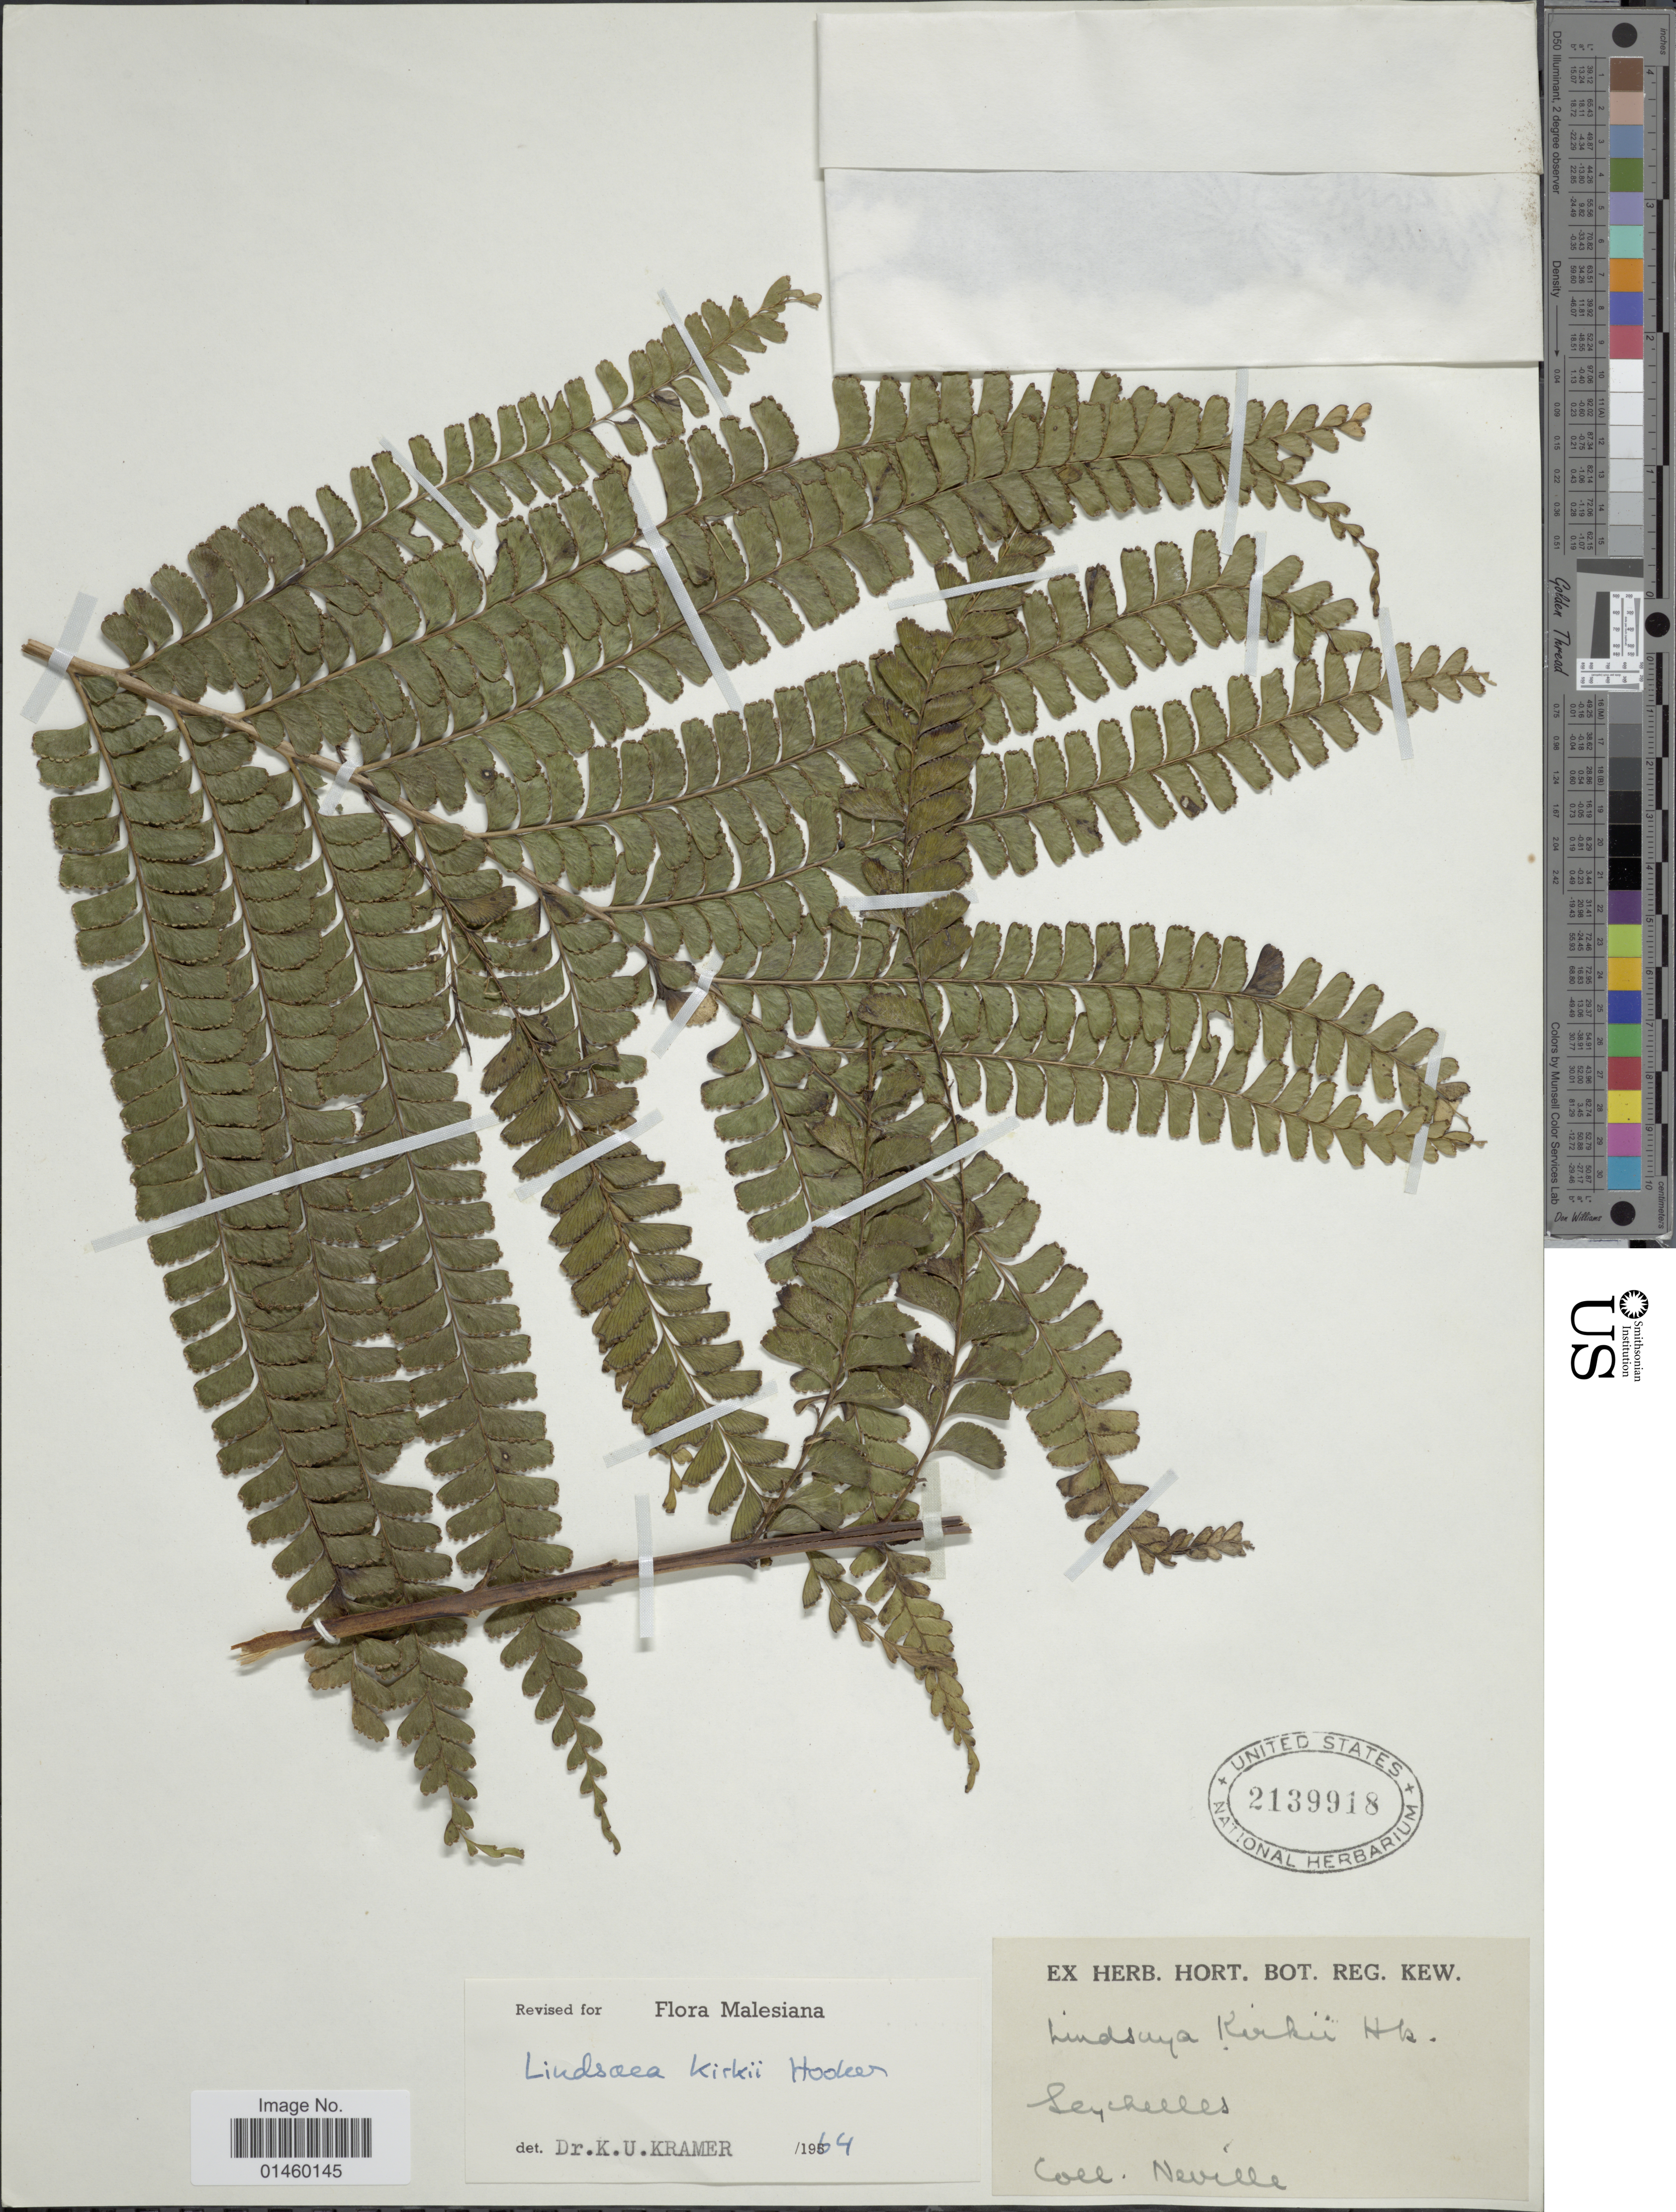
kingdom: Plantae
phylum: Tracheophyta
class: Polypodiopsida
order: Polypodiales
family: Lindsaeaceae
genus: Lindsaea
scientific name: Lindsaea kirkii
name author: Hook.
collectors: Neville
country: Seychelles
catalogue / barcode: US 2139918